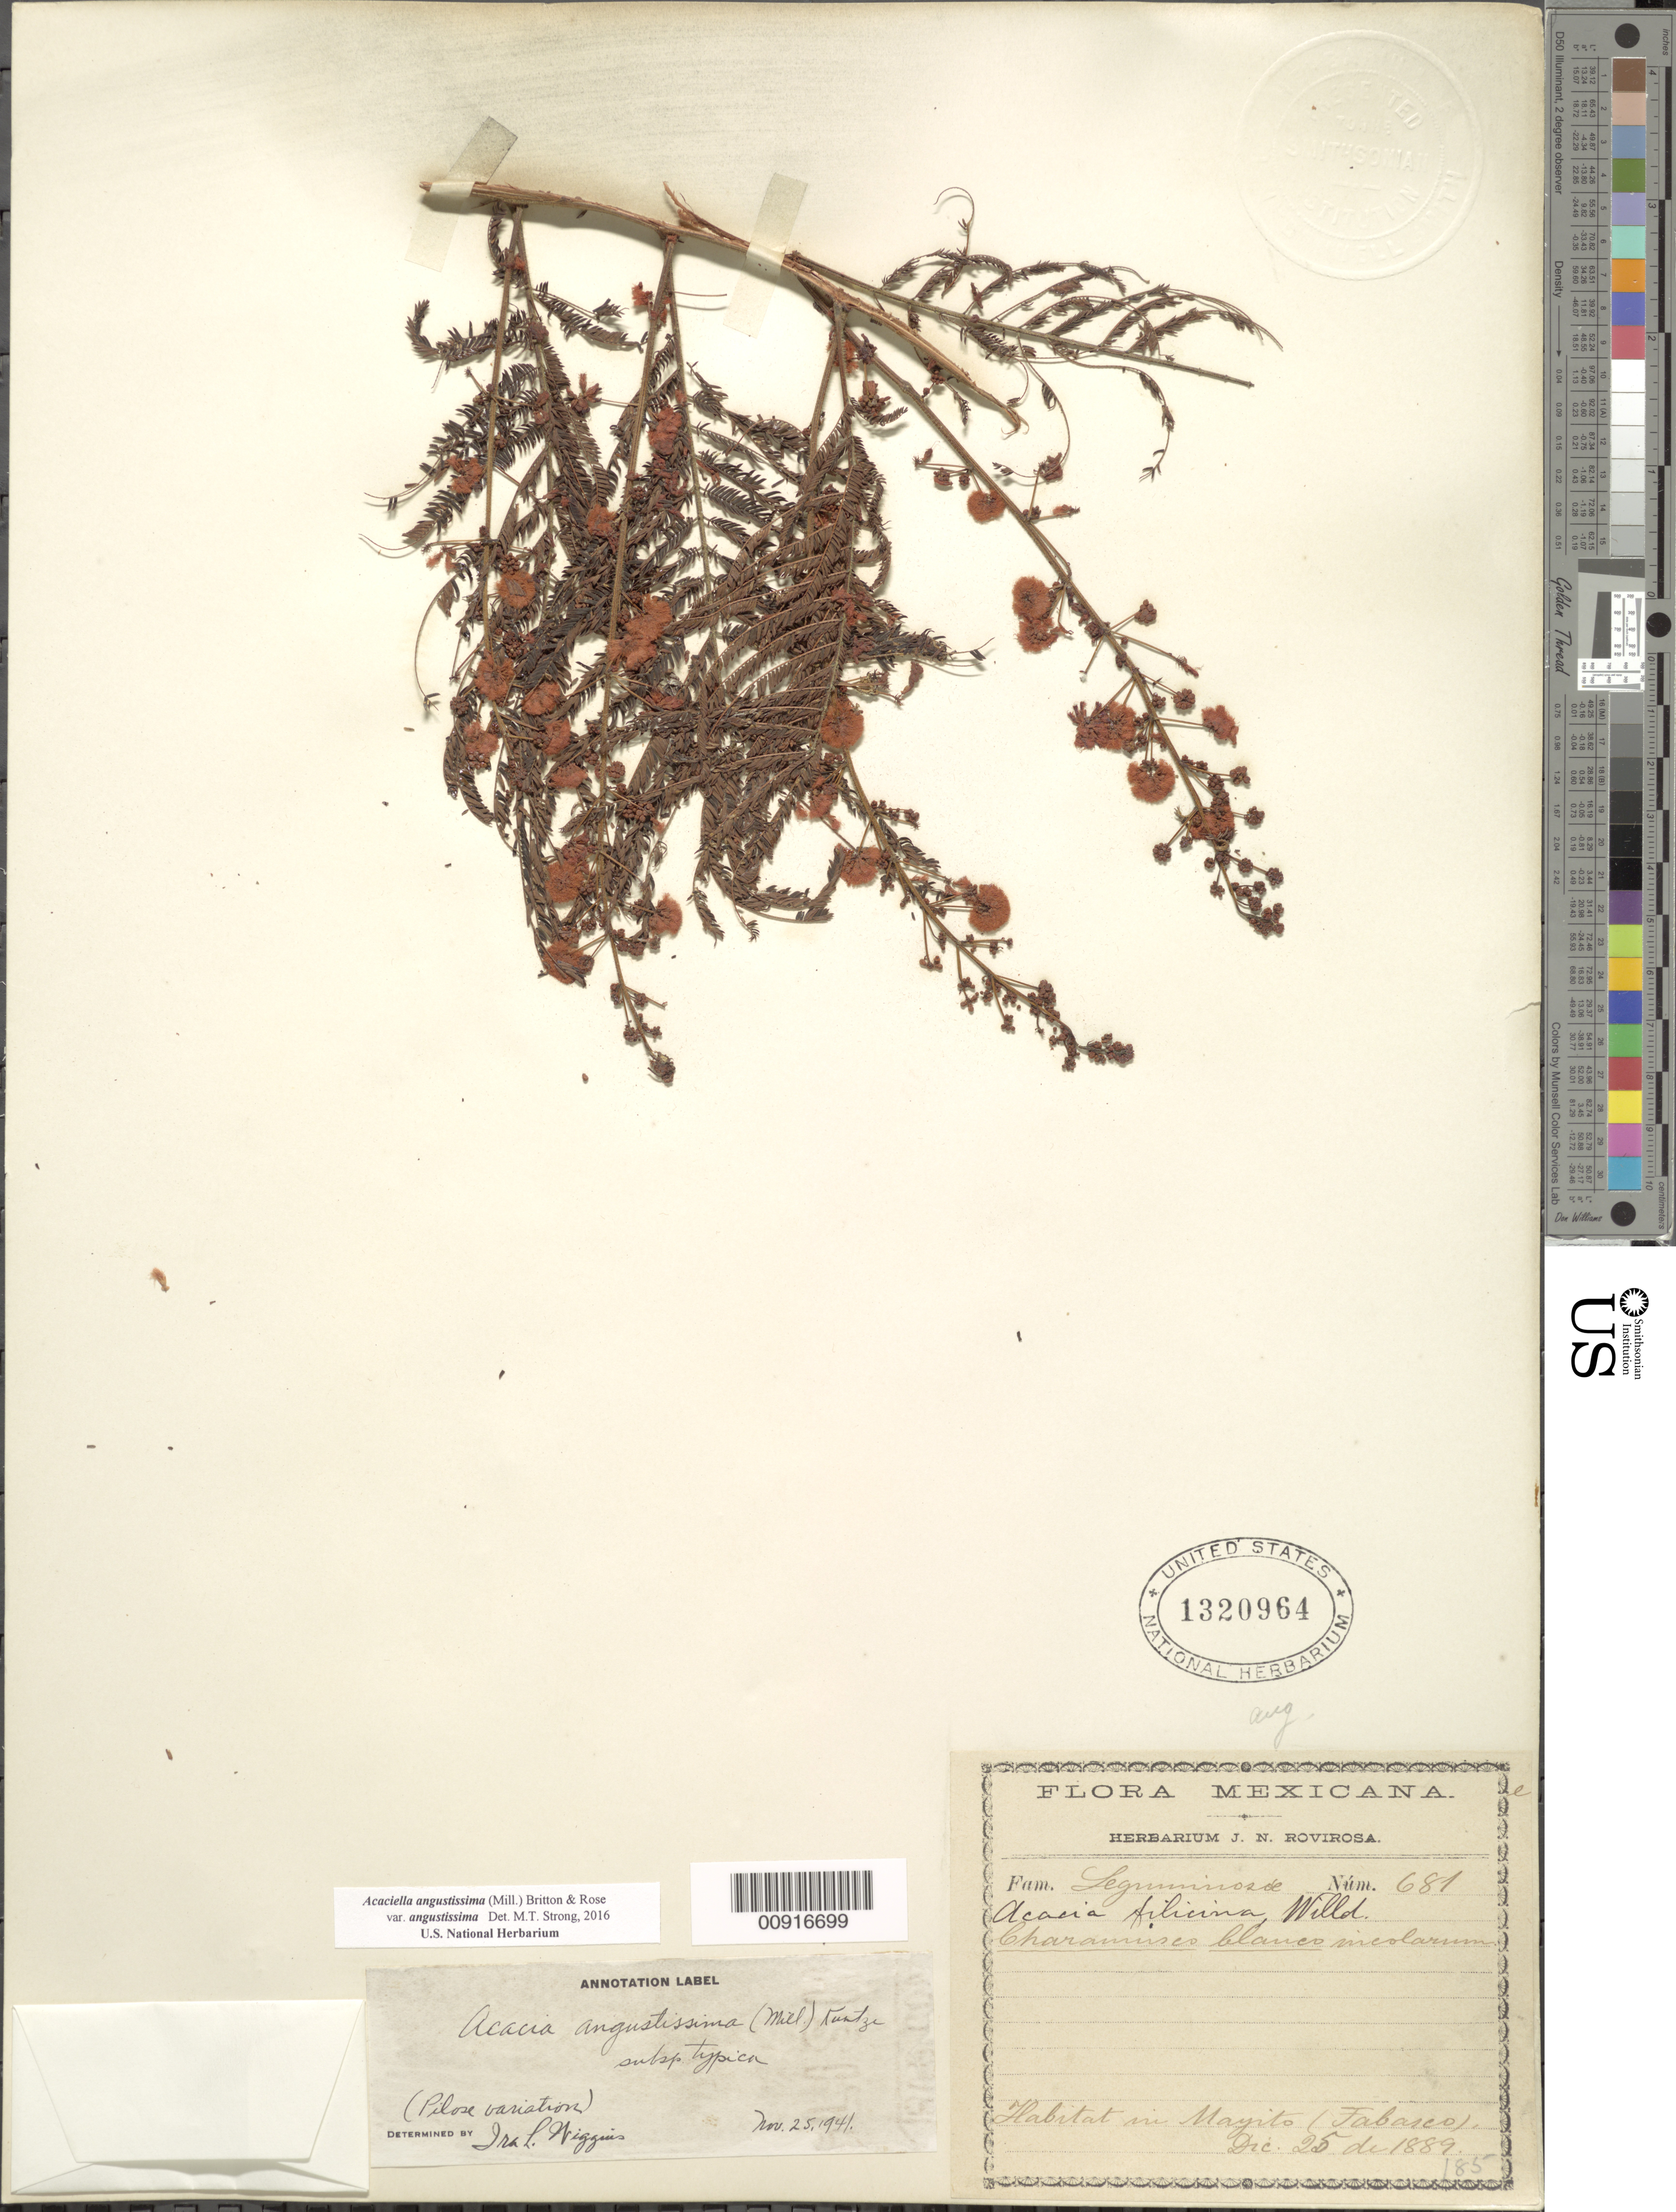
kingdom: Plantae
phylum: Tracheophyta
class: Magnoliopsida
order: Fabales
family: Fabaceae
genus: Acaciella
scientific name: Acaciella angustissima var. angustissima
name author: (Mill.) Britton & Rose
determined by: Strong, M. T., (US), Smithsonian Institution - National Museum of Natural History (UNITED STATES)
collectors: J. N. Rovirosa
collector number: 681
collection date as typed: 25 Dec 1889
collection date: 1889-12-25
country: Mexico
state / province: Tabasco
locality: In Mayito (Tabasco).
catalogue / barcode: US 1320964